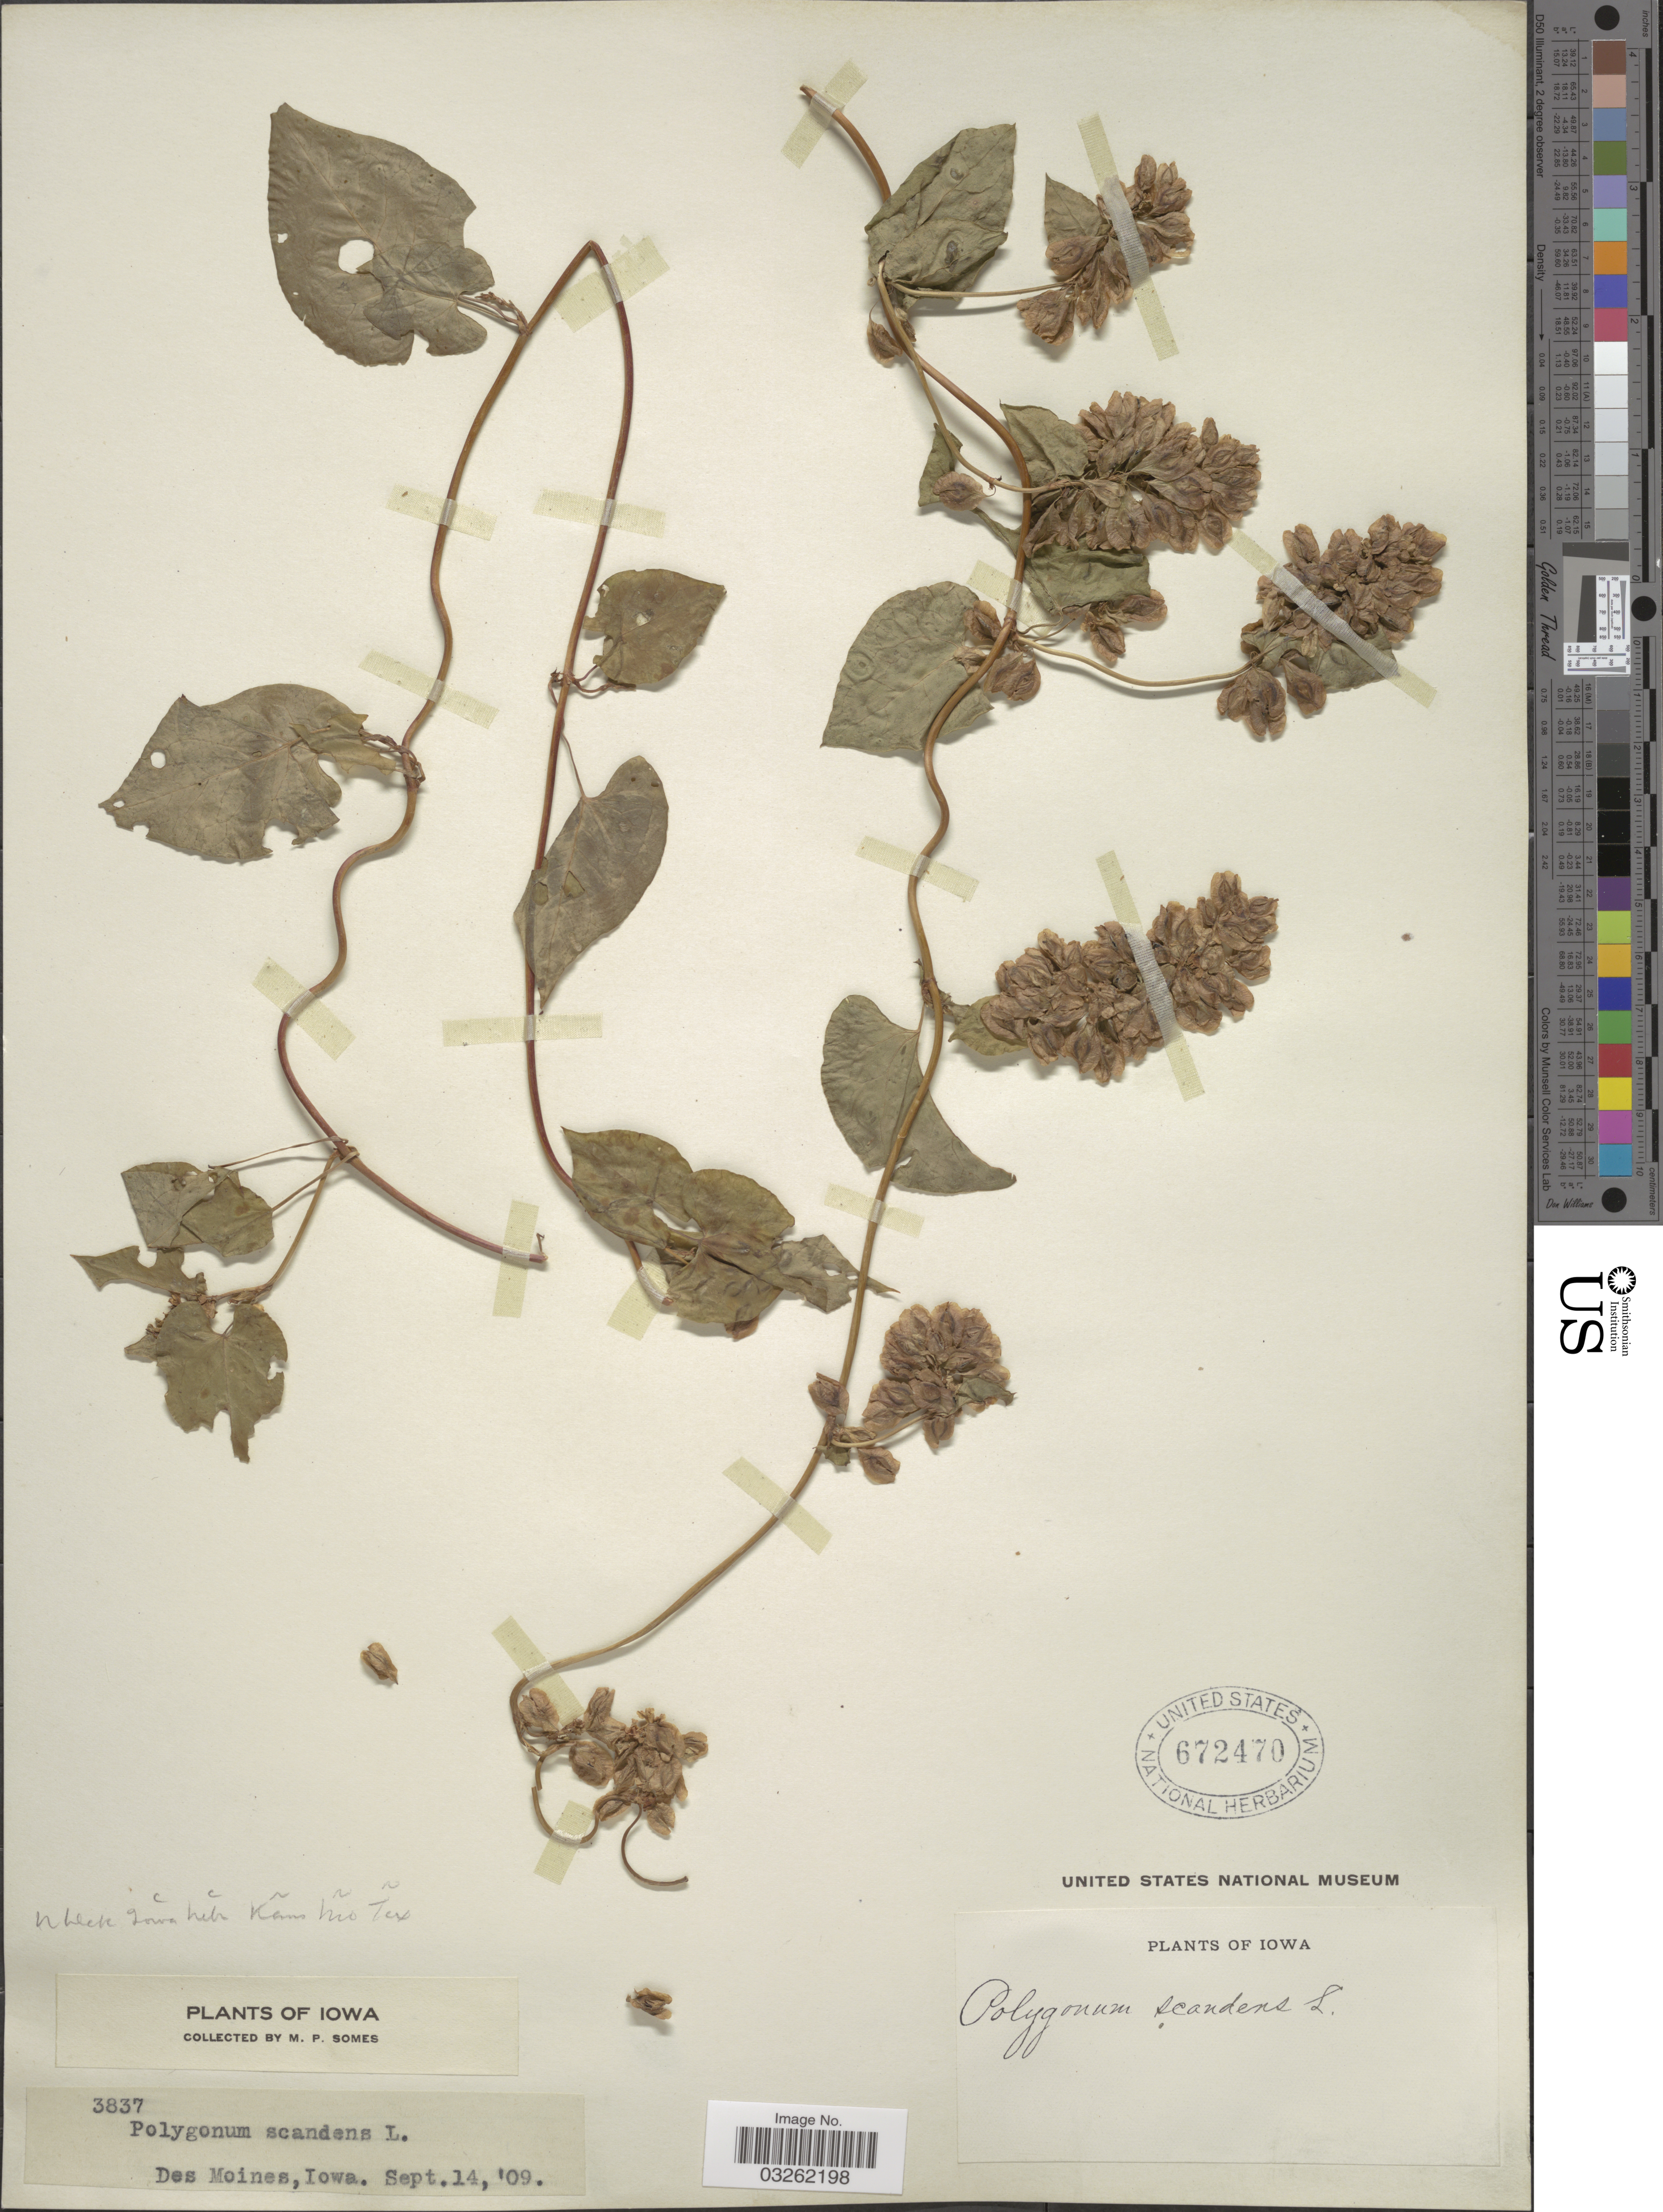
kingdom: Plantae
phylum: Tracheophyta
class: Magnoliopsida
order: Caryophyllales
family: Polygonaceae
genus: Fallopia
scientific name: Fallopia scandens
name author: (L.) Holub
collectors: M. Somes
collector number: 3837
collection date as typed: Transcribed d/m/y: 14/9/9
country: United States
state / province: Iowa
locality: Des Moines.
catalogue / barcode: US 672470